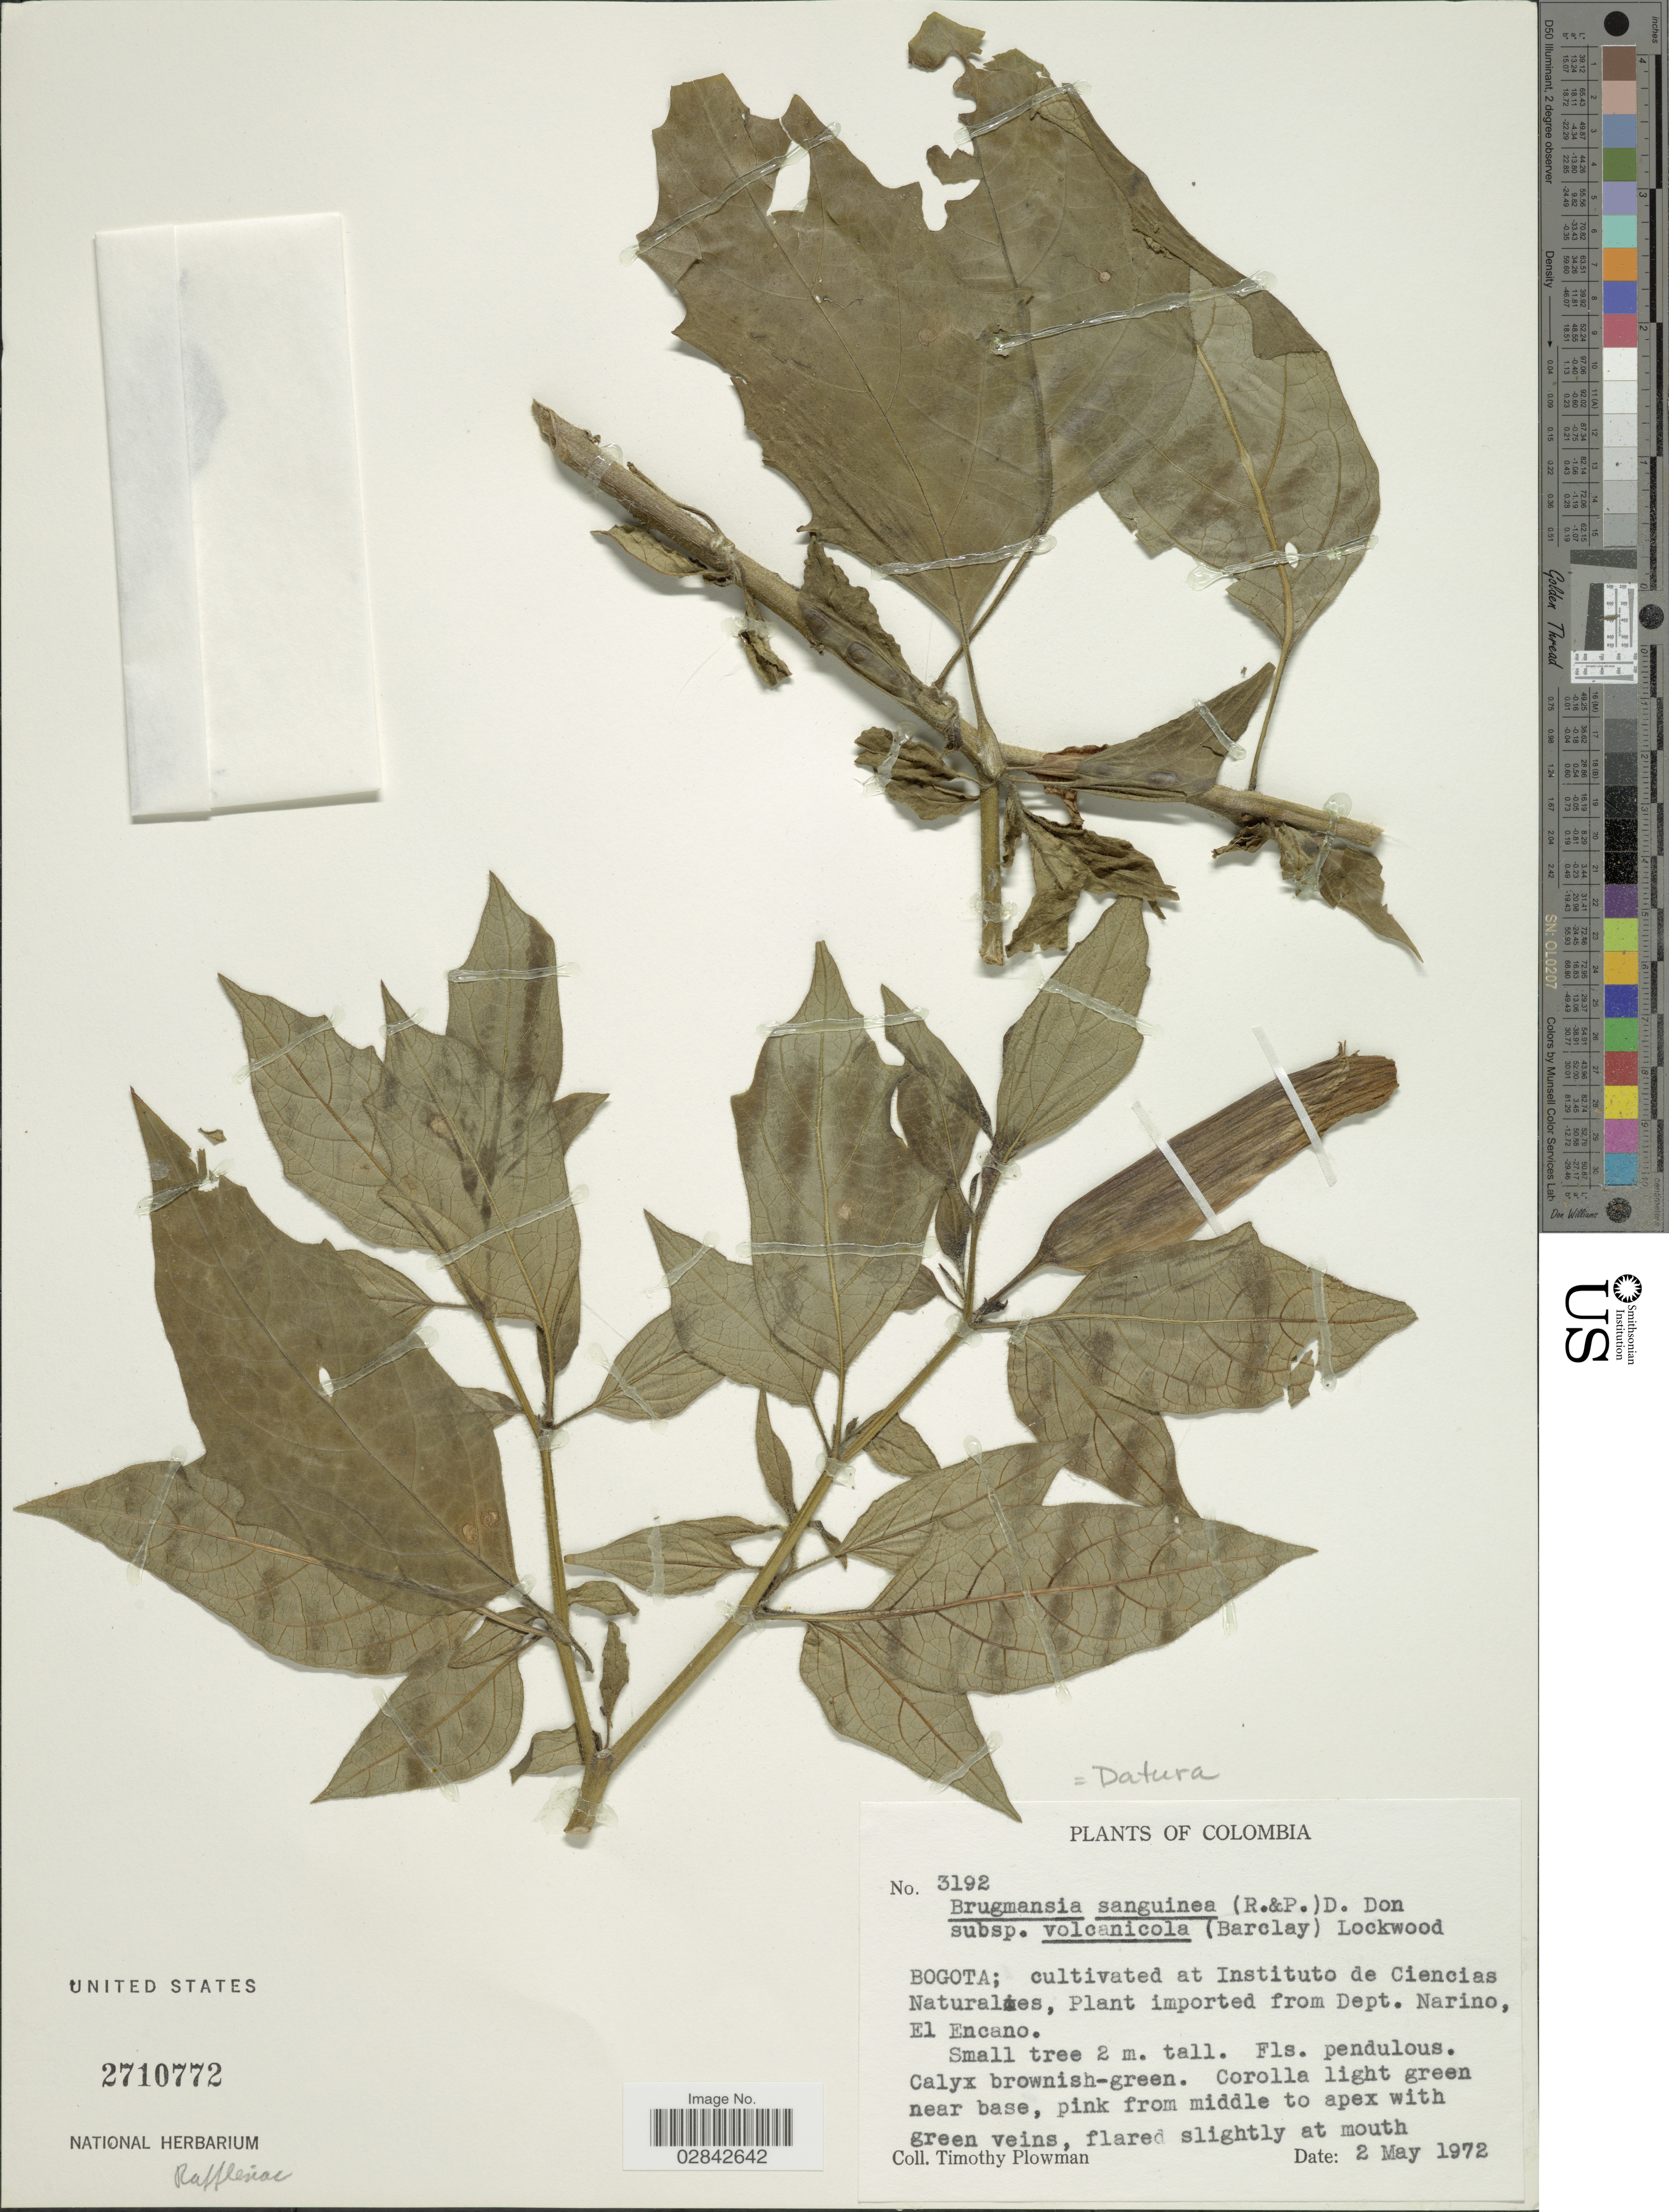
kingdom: Plantae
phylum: Tracheophyta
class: Magnoliopsida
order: Solanales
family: Solanaceae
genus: Brugmansia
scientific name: Brugmansia sanguinea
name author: (Ruiz & Pav.) D. Don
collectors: T. Plowman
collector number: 3192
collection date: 1972-05-02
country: Colombia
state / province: Bogota D.C.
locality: Bogota; Instituto de Ciencias Naturales.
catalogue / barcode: US 2710772